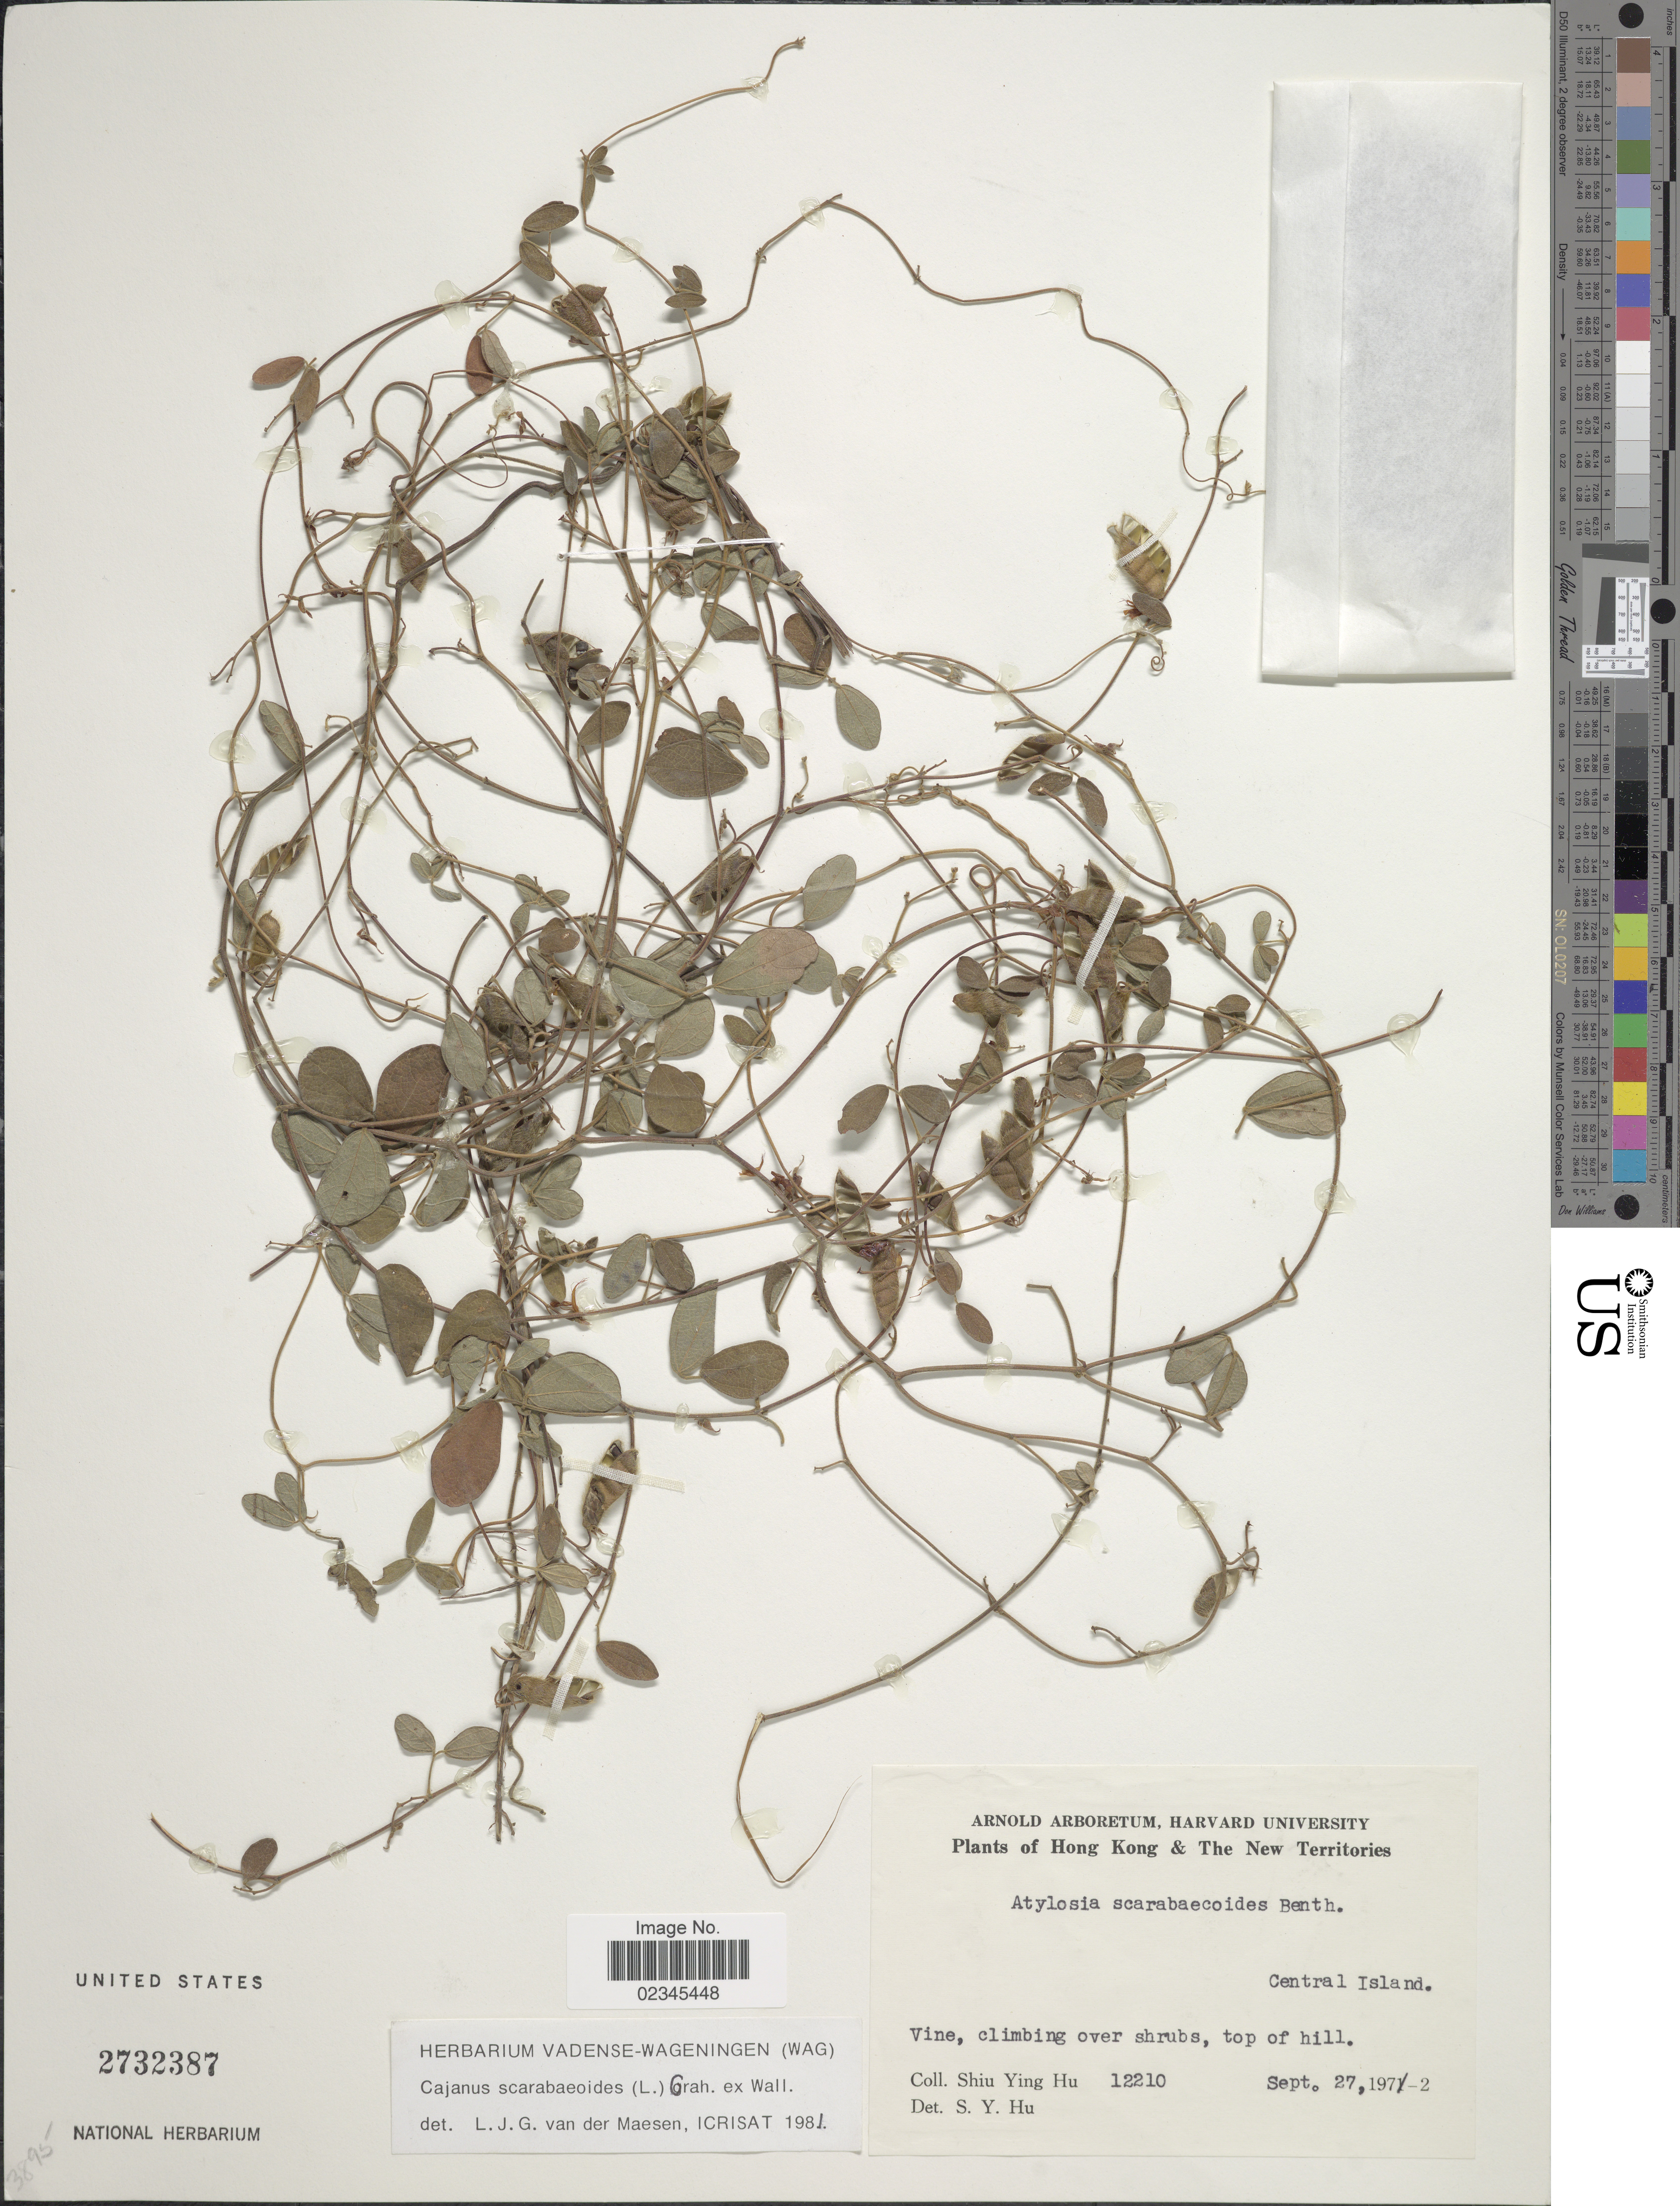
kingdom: Plantae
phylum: Tracheophyta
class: Magnoliopsida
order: Fabales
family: Fabaceae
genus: Cajanus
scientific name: Cajanus scarabaeoides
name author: (L.) Thou. ex Graham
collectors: S. Y. Hu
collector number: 12210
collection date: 1972-09-27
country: China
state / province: Hong Kong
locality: The New Territories. Central Island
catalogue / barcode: US 2732387